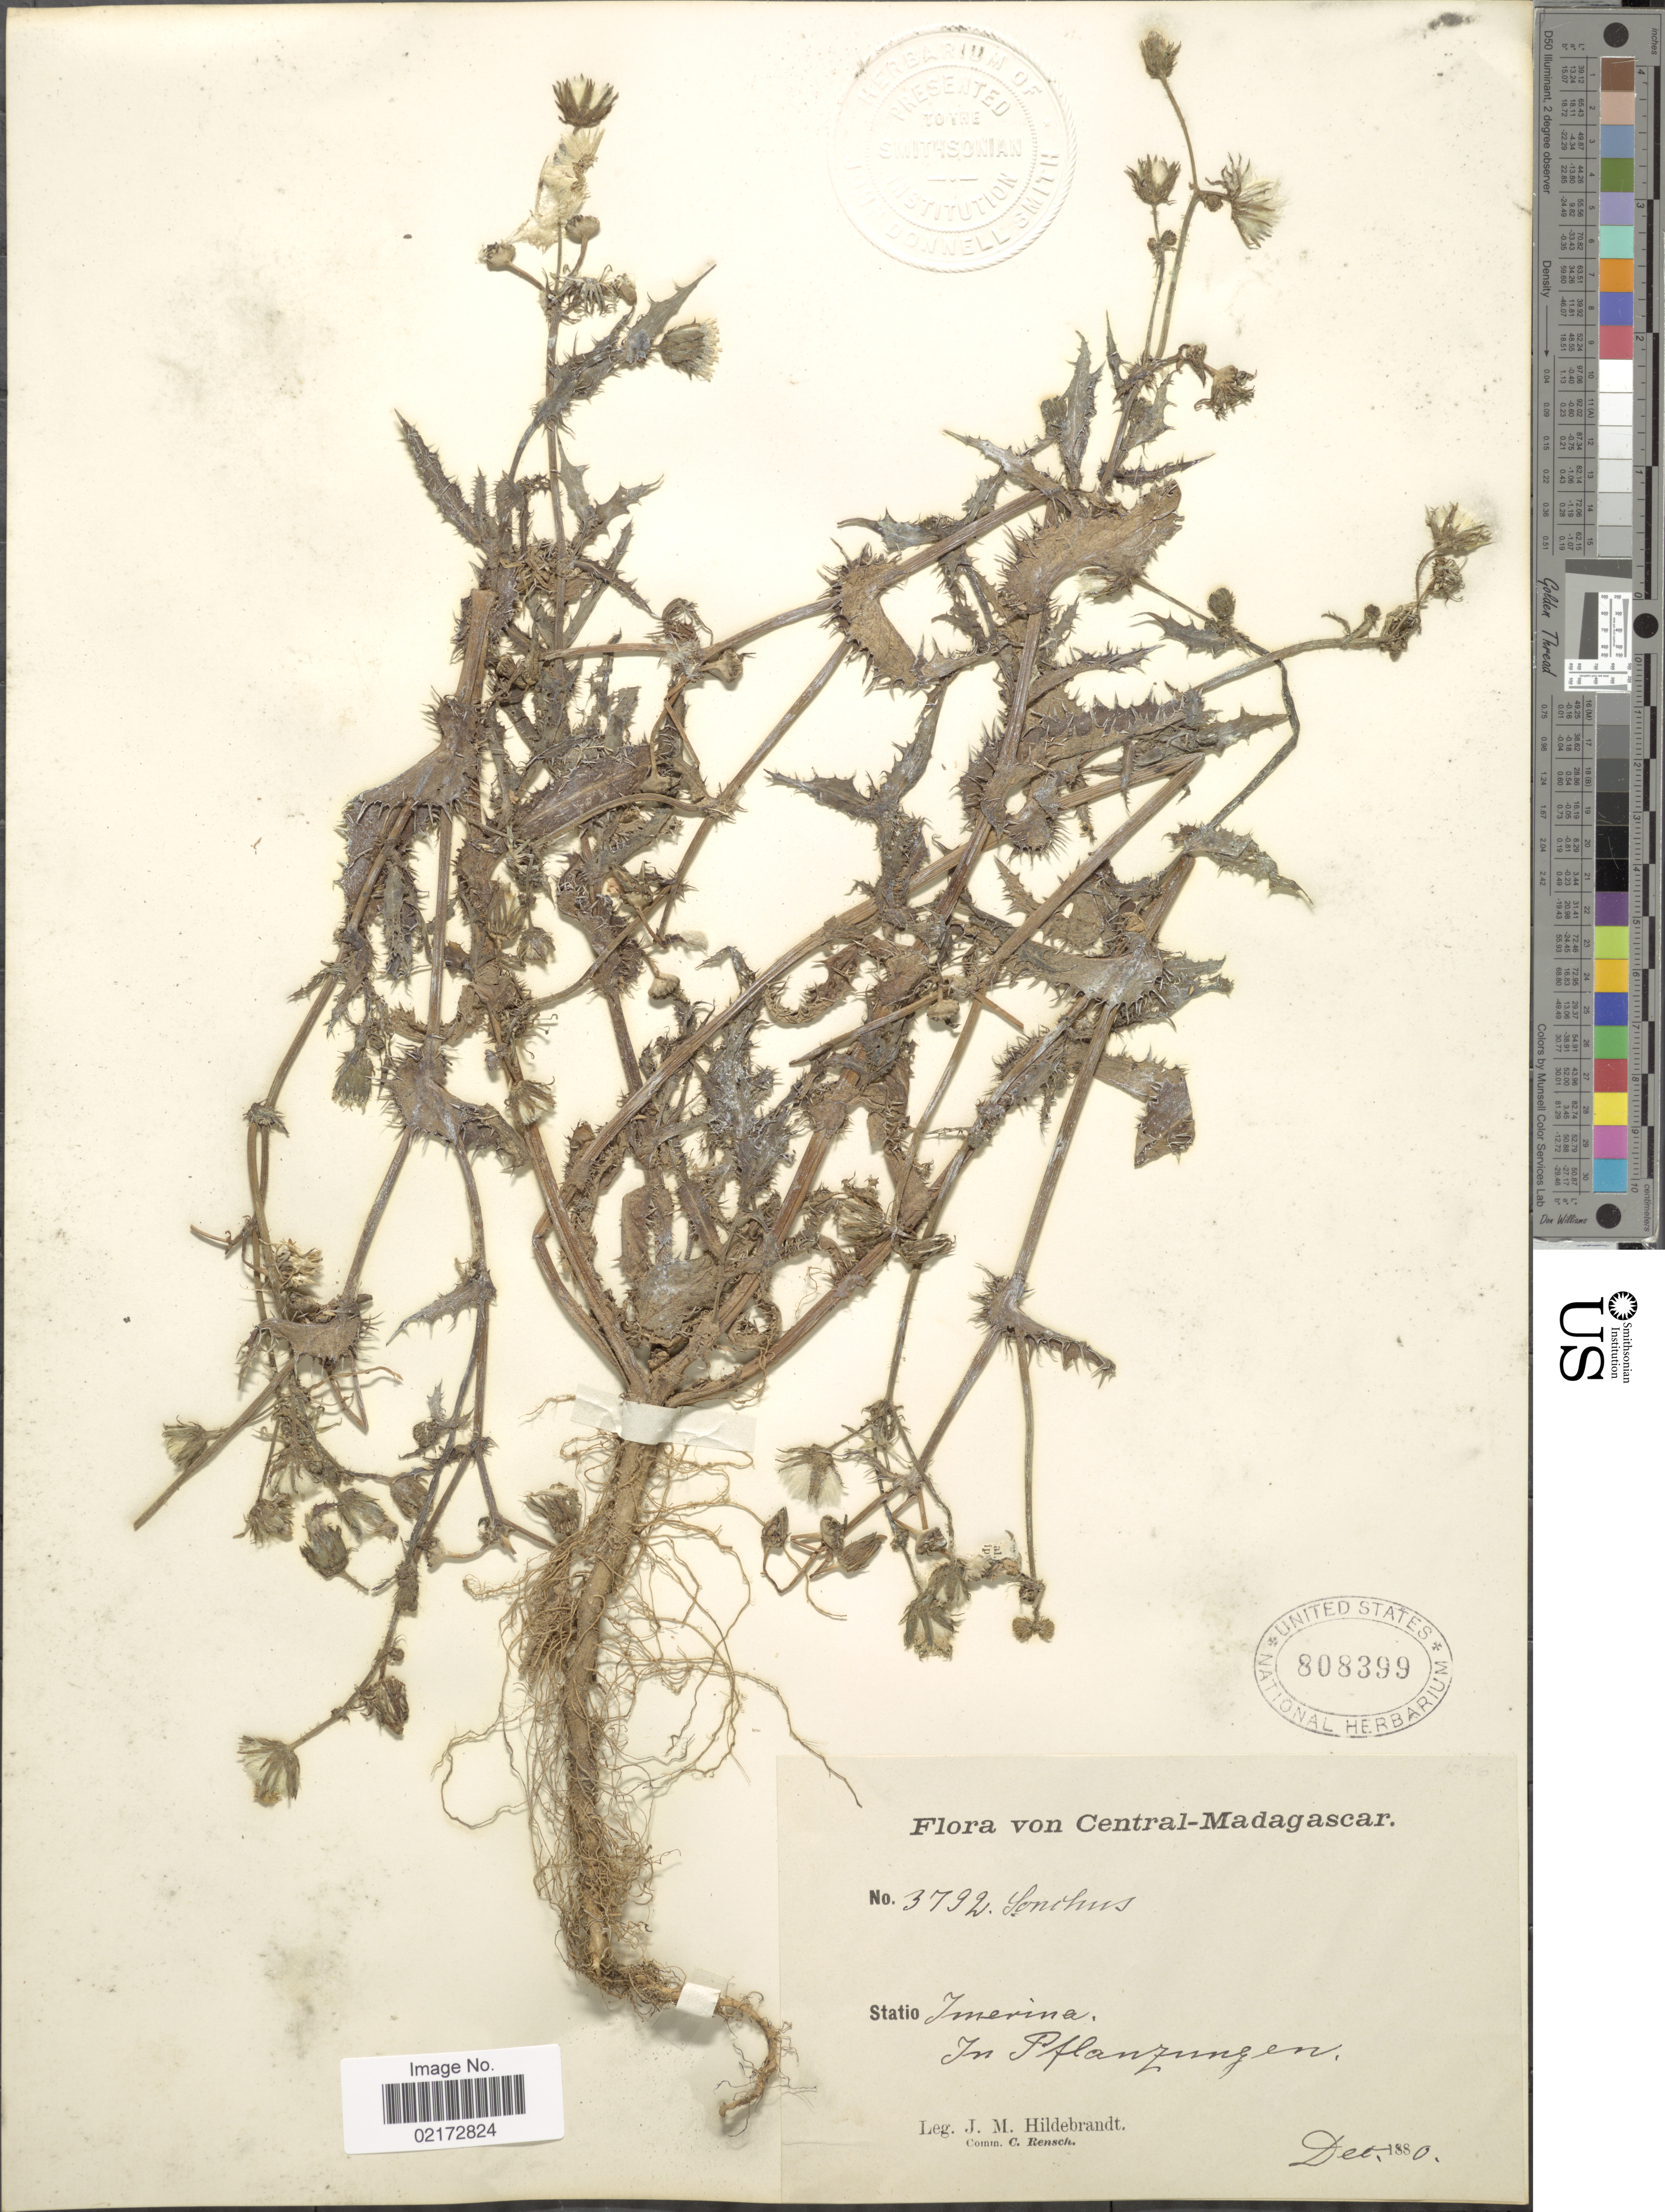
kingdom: Plantae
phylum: Tracheophyta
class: Magnoliopsida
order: Asterales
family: Asteraceae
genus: Sonchus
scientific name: Sonchus sp.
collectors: J. Hildebrandt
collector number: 3792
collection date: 1880-12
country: Madagascar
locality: Central-Madagascar, Imerina, in Pflanzungen.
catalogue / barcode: US 808399